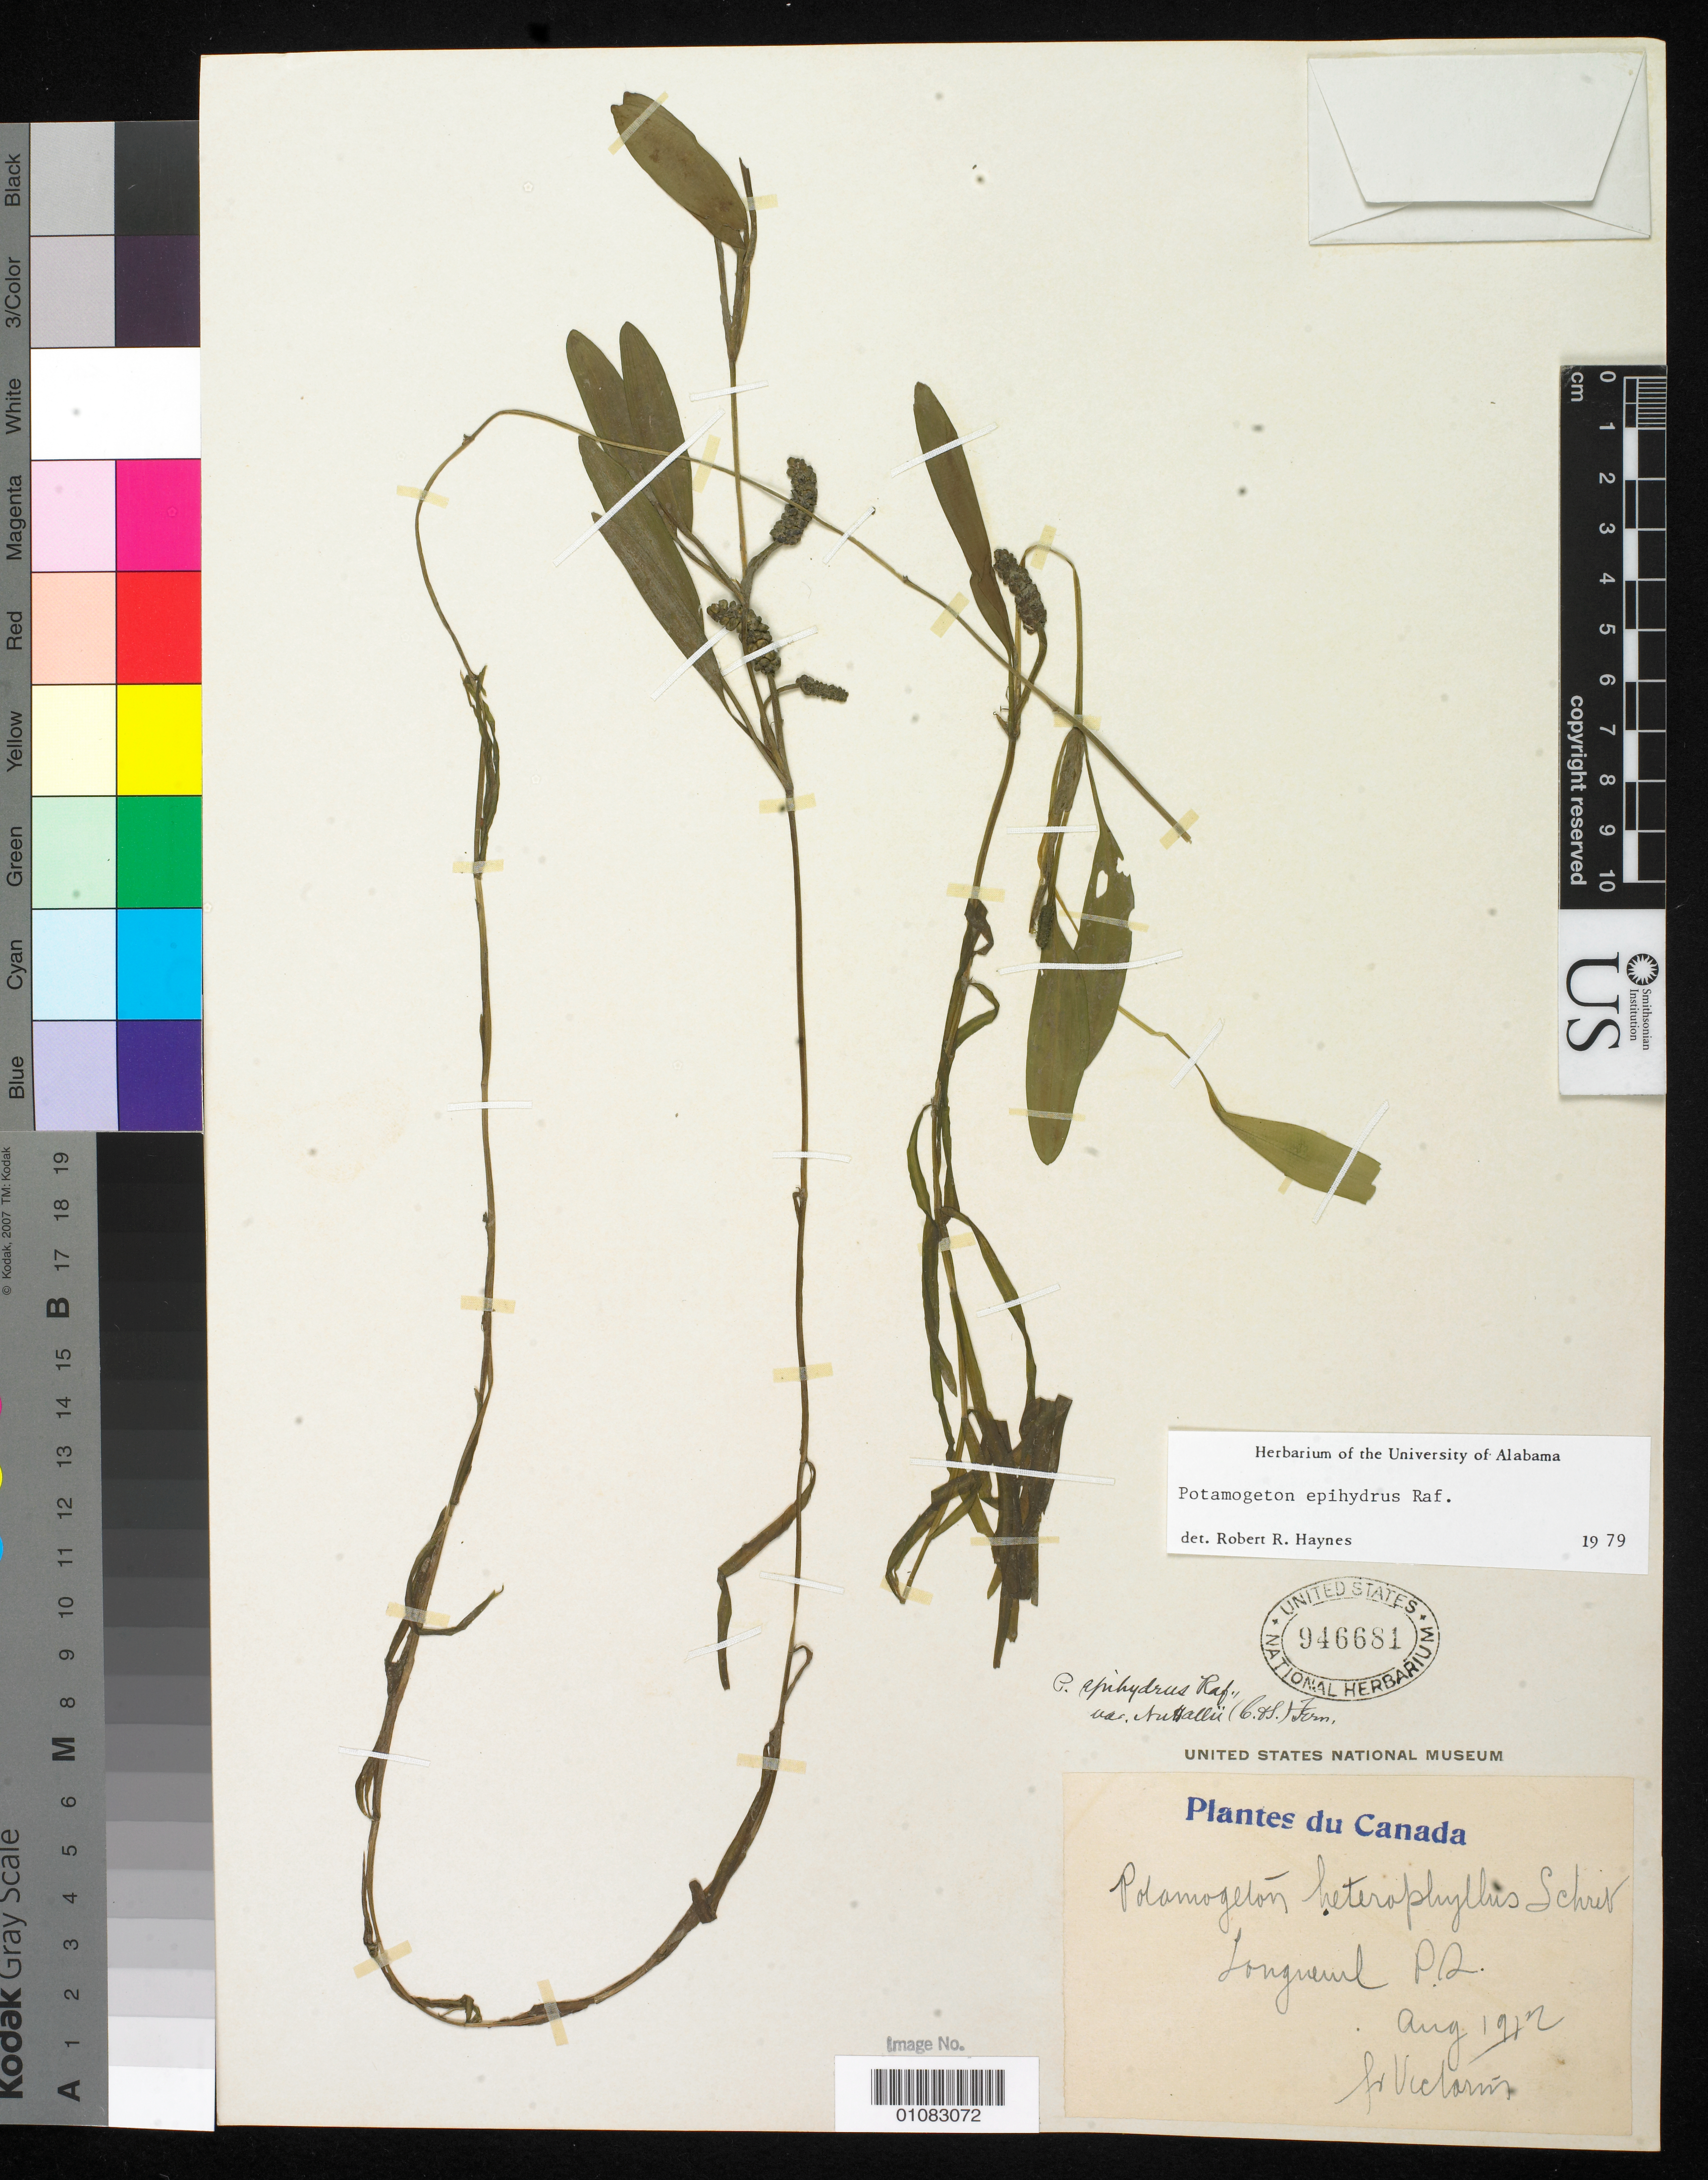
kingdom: Plantae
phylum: Tracheophyta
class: Liliopsida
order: Alismatales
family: Potamogetonaceae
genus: Potamogeton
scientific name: Potamogeton epihydrus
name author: Raf.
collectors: Fr. Marie-Victorin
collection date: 1912-08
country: Canada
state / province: Quebec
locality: Longueuil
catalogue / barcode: US 946681